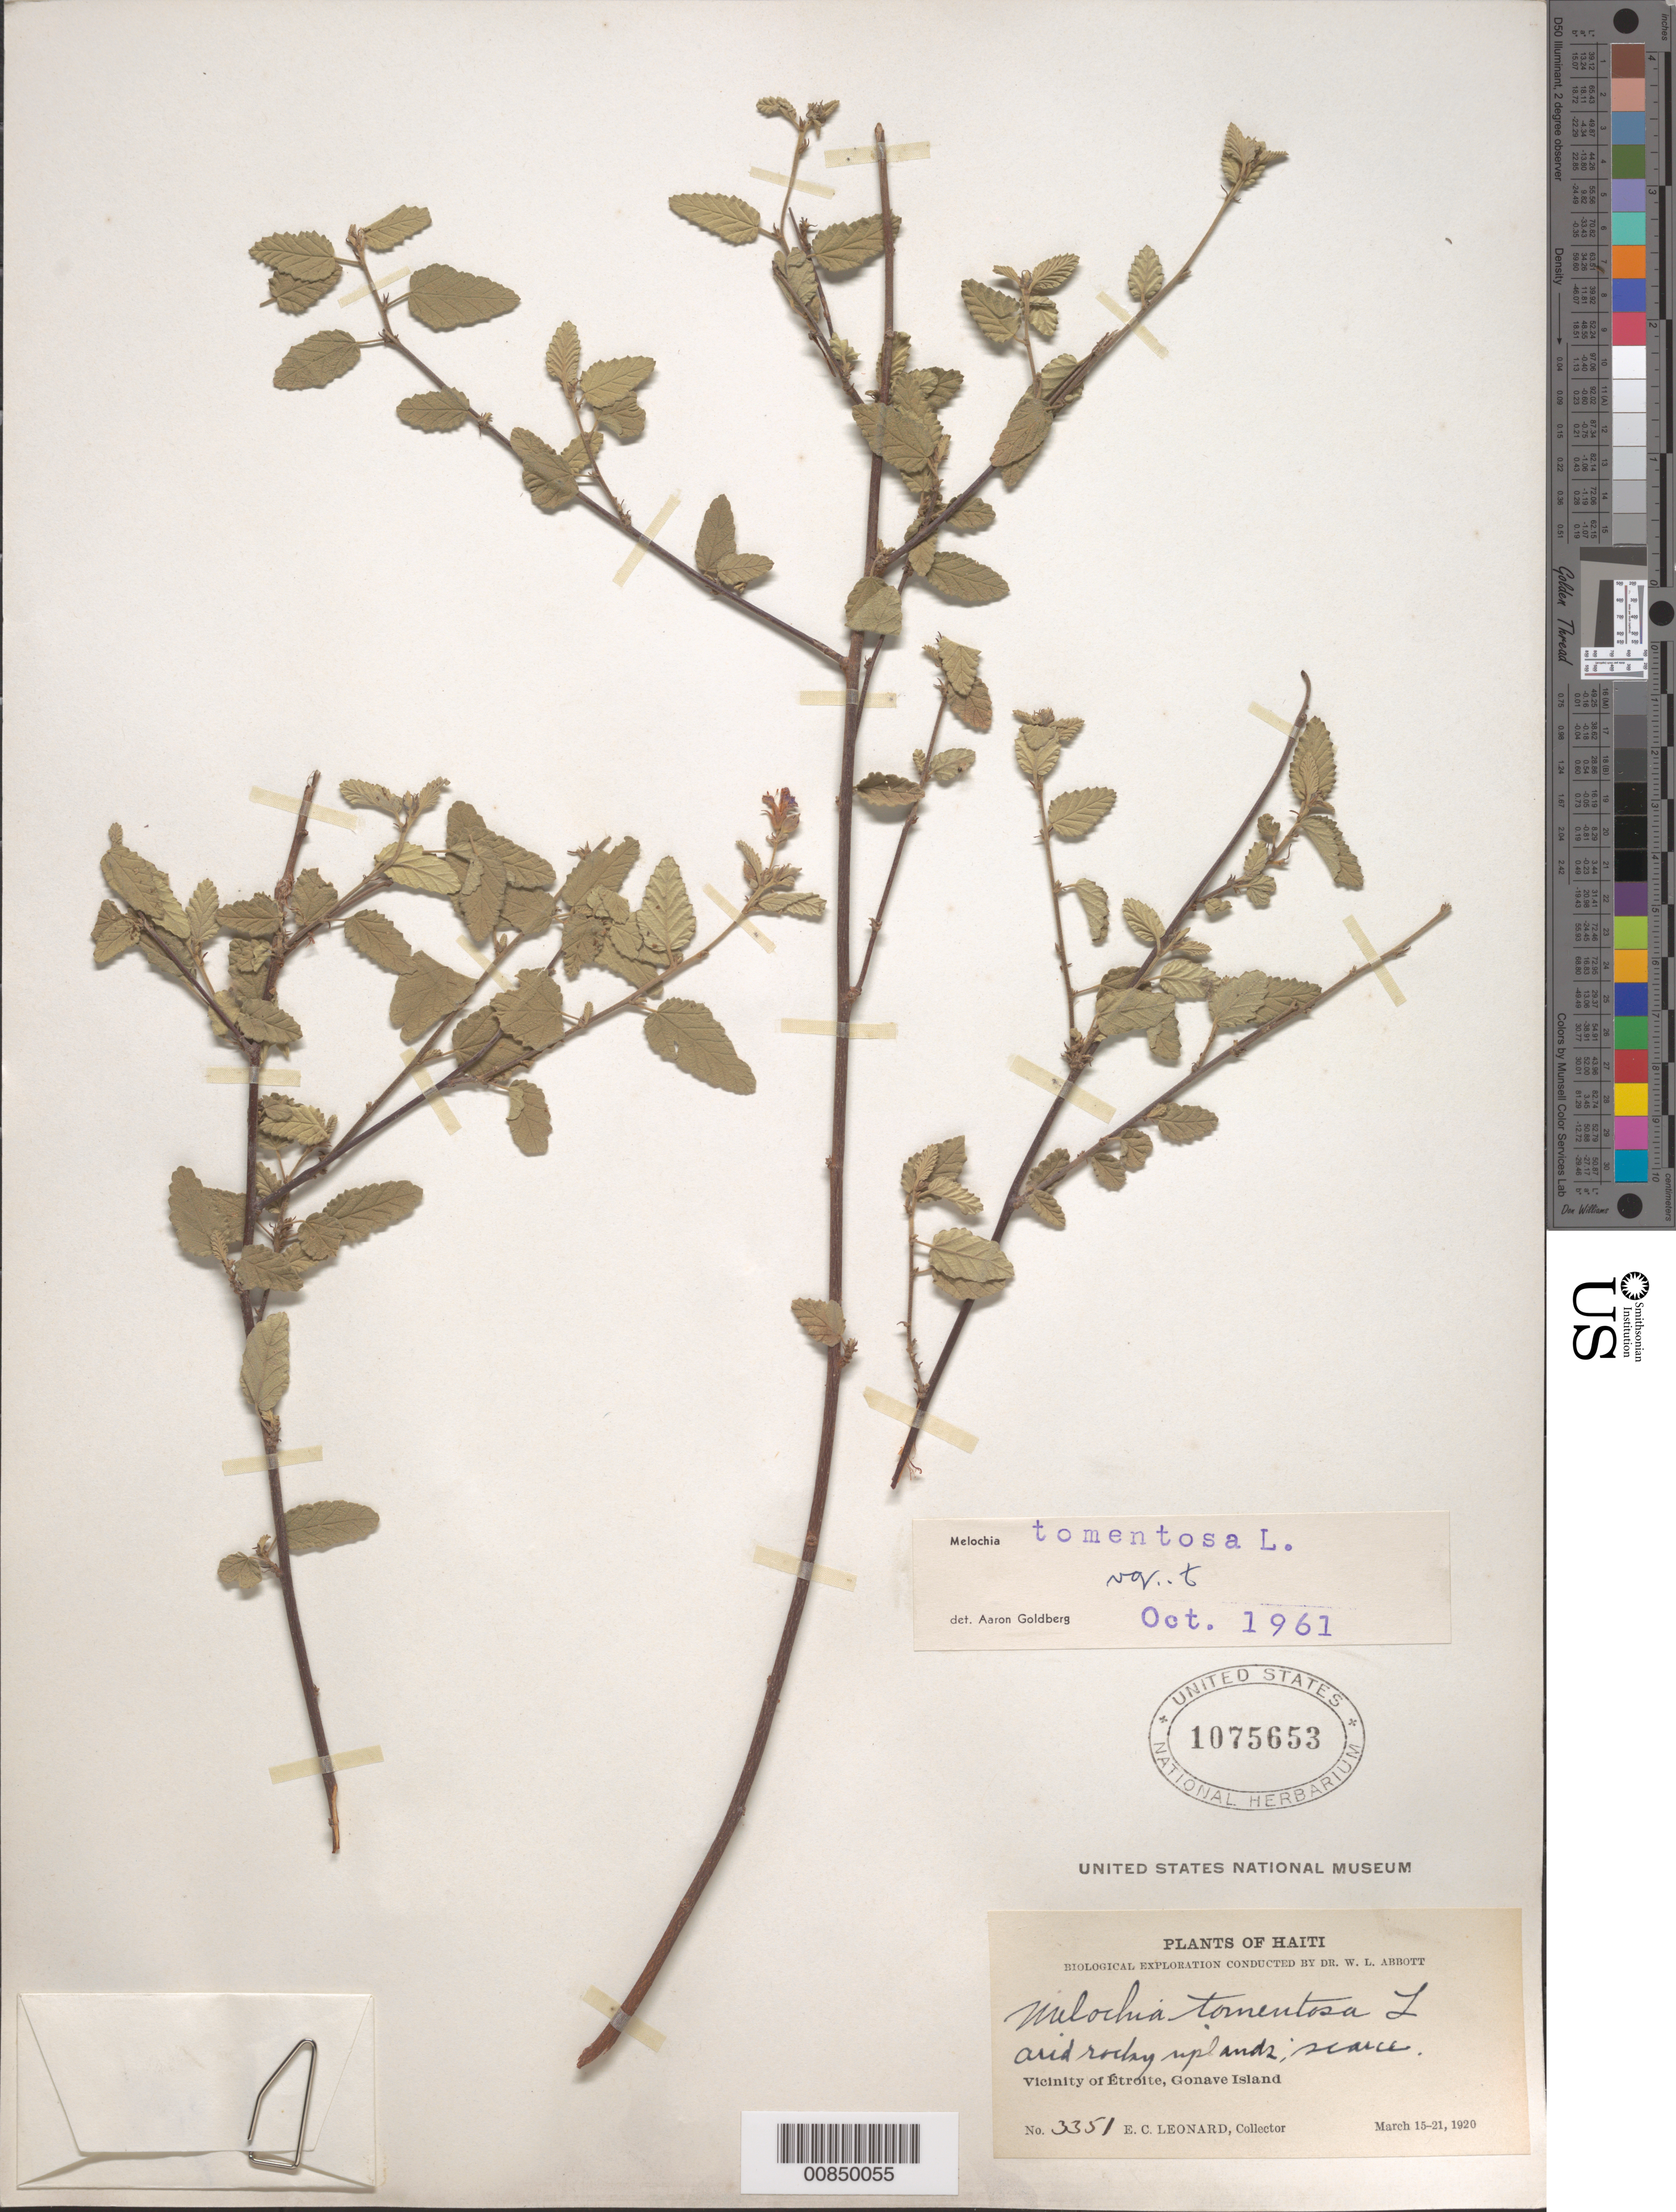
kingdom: Plantae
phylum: Tracheophyta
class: Magnoliopsida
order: Malvales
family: Malvaceae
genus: Melochia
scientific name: Melochia tomentosa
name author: L.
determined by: Goldberg, Aaron, (US), NMNH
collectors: E. C. Leonard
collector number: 3351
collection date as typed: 15 Mar 1920 to 21 Mar 1920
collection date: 1920-03-15/1920-03-21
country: Haiti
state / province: Ouest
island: Île de la Gonâve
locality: Vicinity of Étroite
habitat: Arid rocky uplands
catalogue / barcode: US 1075653